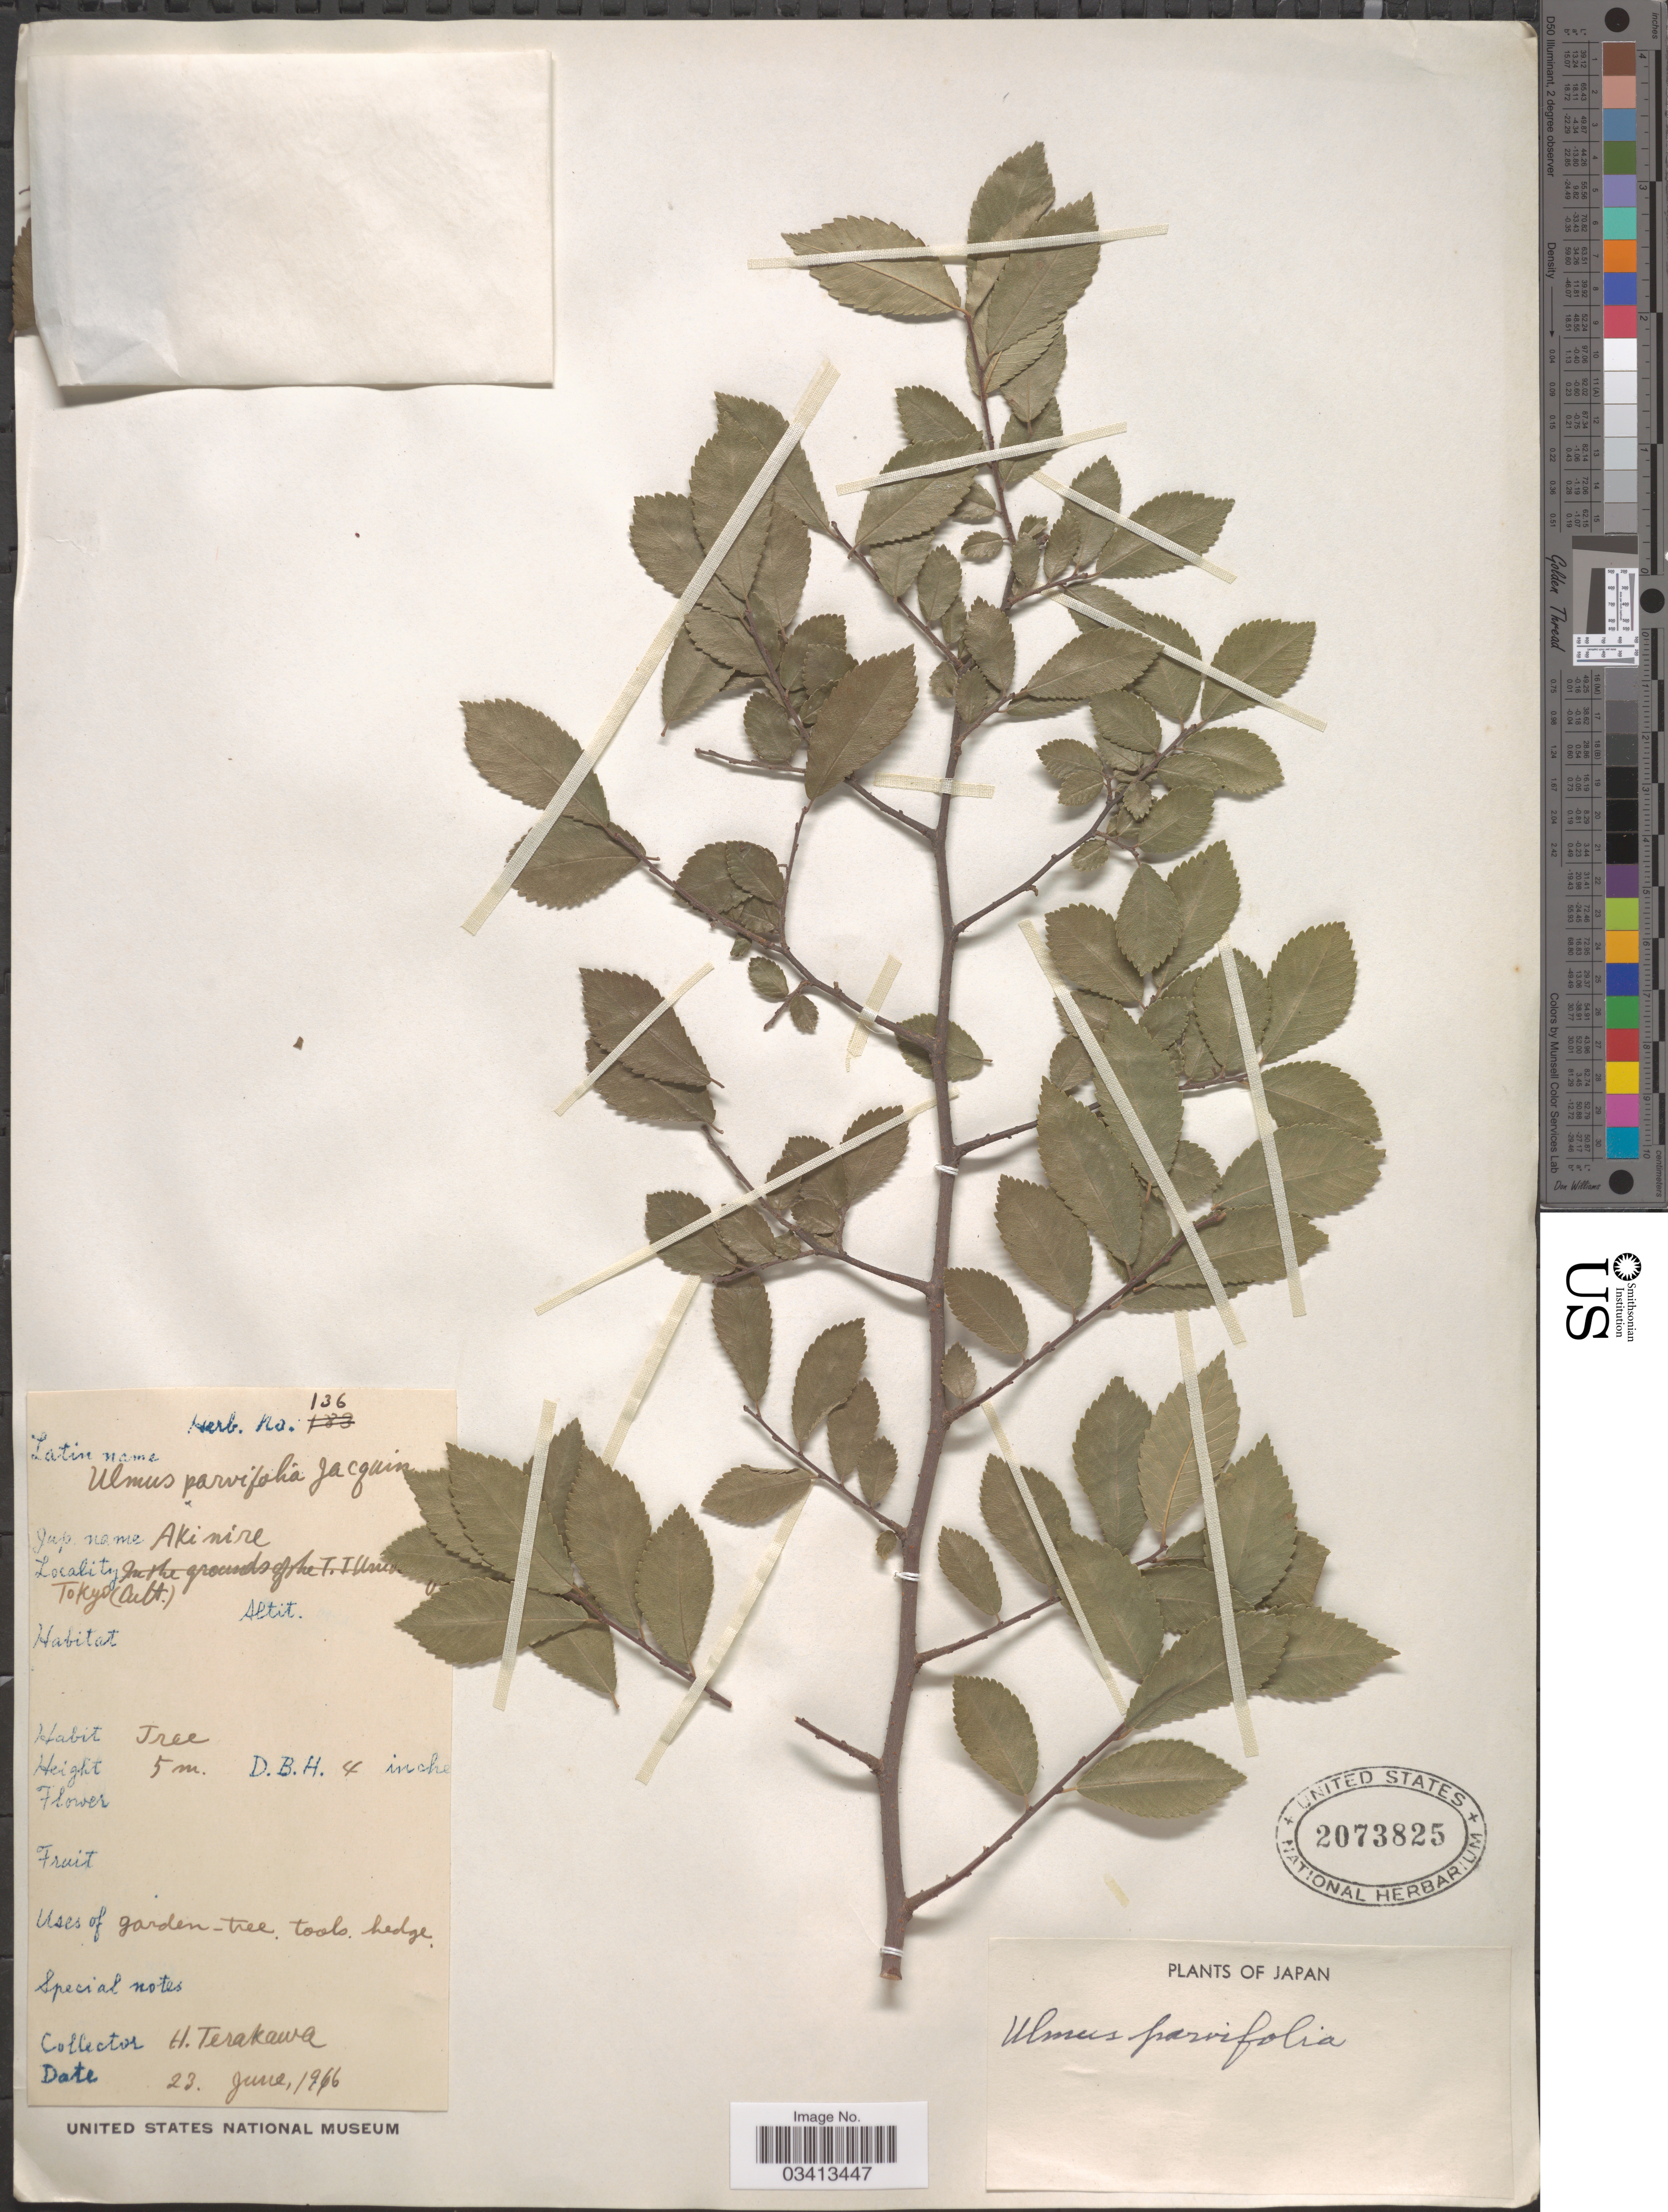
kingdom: Plantae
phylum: Tracheophyta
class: Magnoliopsida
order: Rosales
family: Ulmaceae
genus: Ulmus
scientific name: Ulmus parvifolia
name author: Jacq.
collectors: H. Terakawa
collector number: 136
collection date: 1966-06-23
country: Japan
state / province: Tokyo, Federal City of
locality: Tokyo.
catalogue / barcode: US 2073825